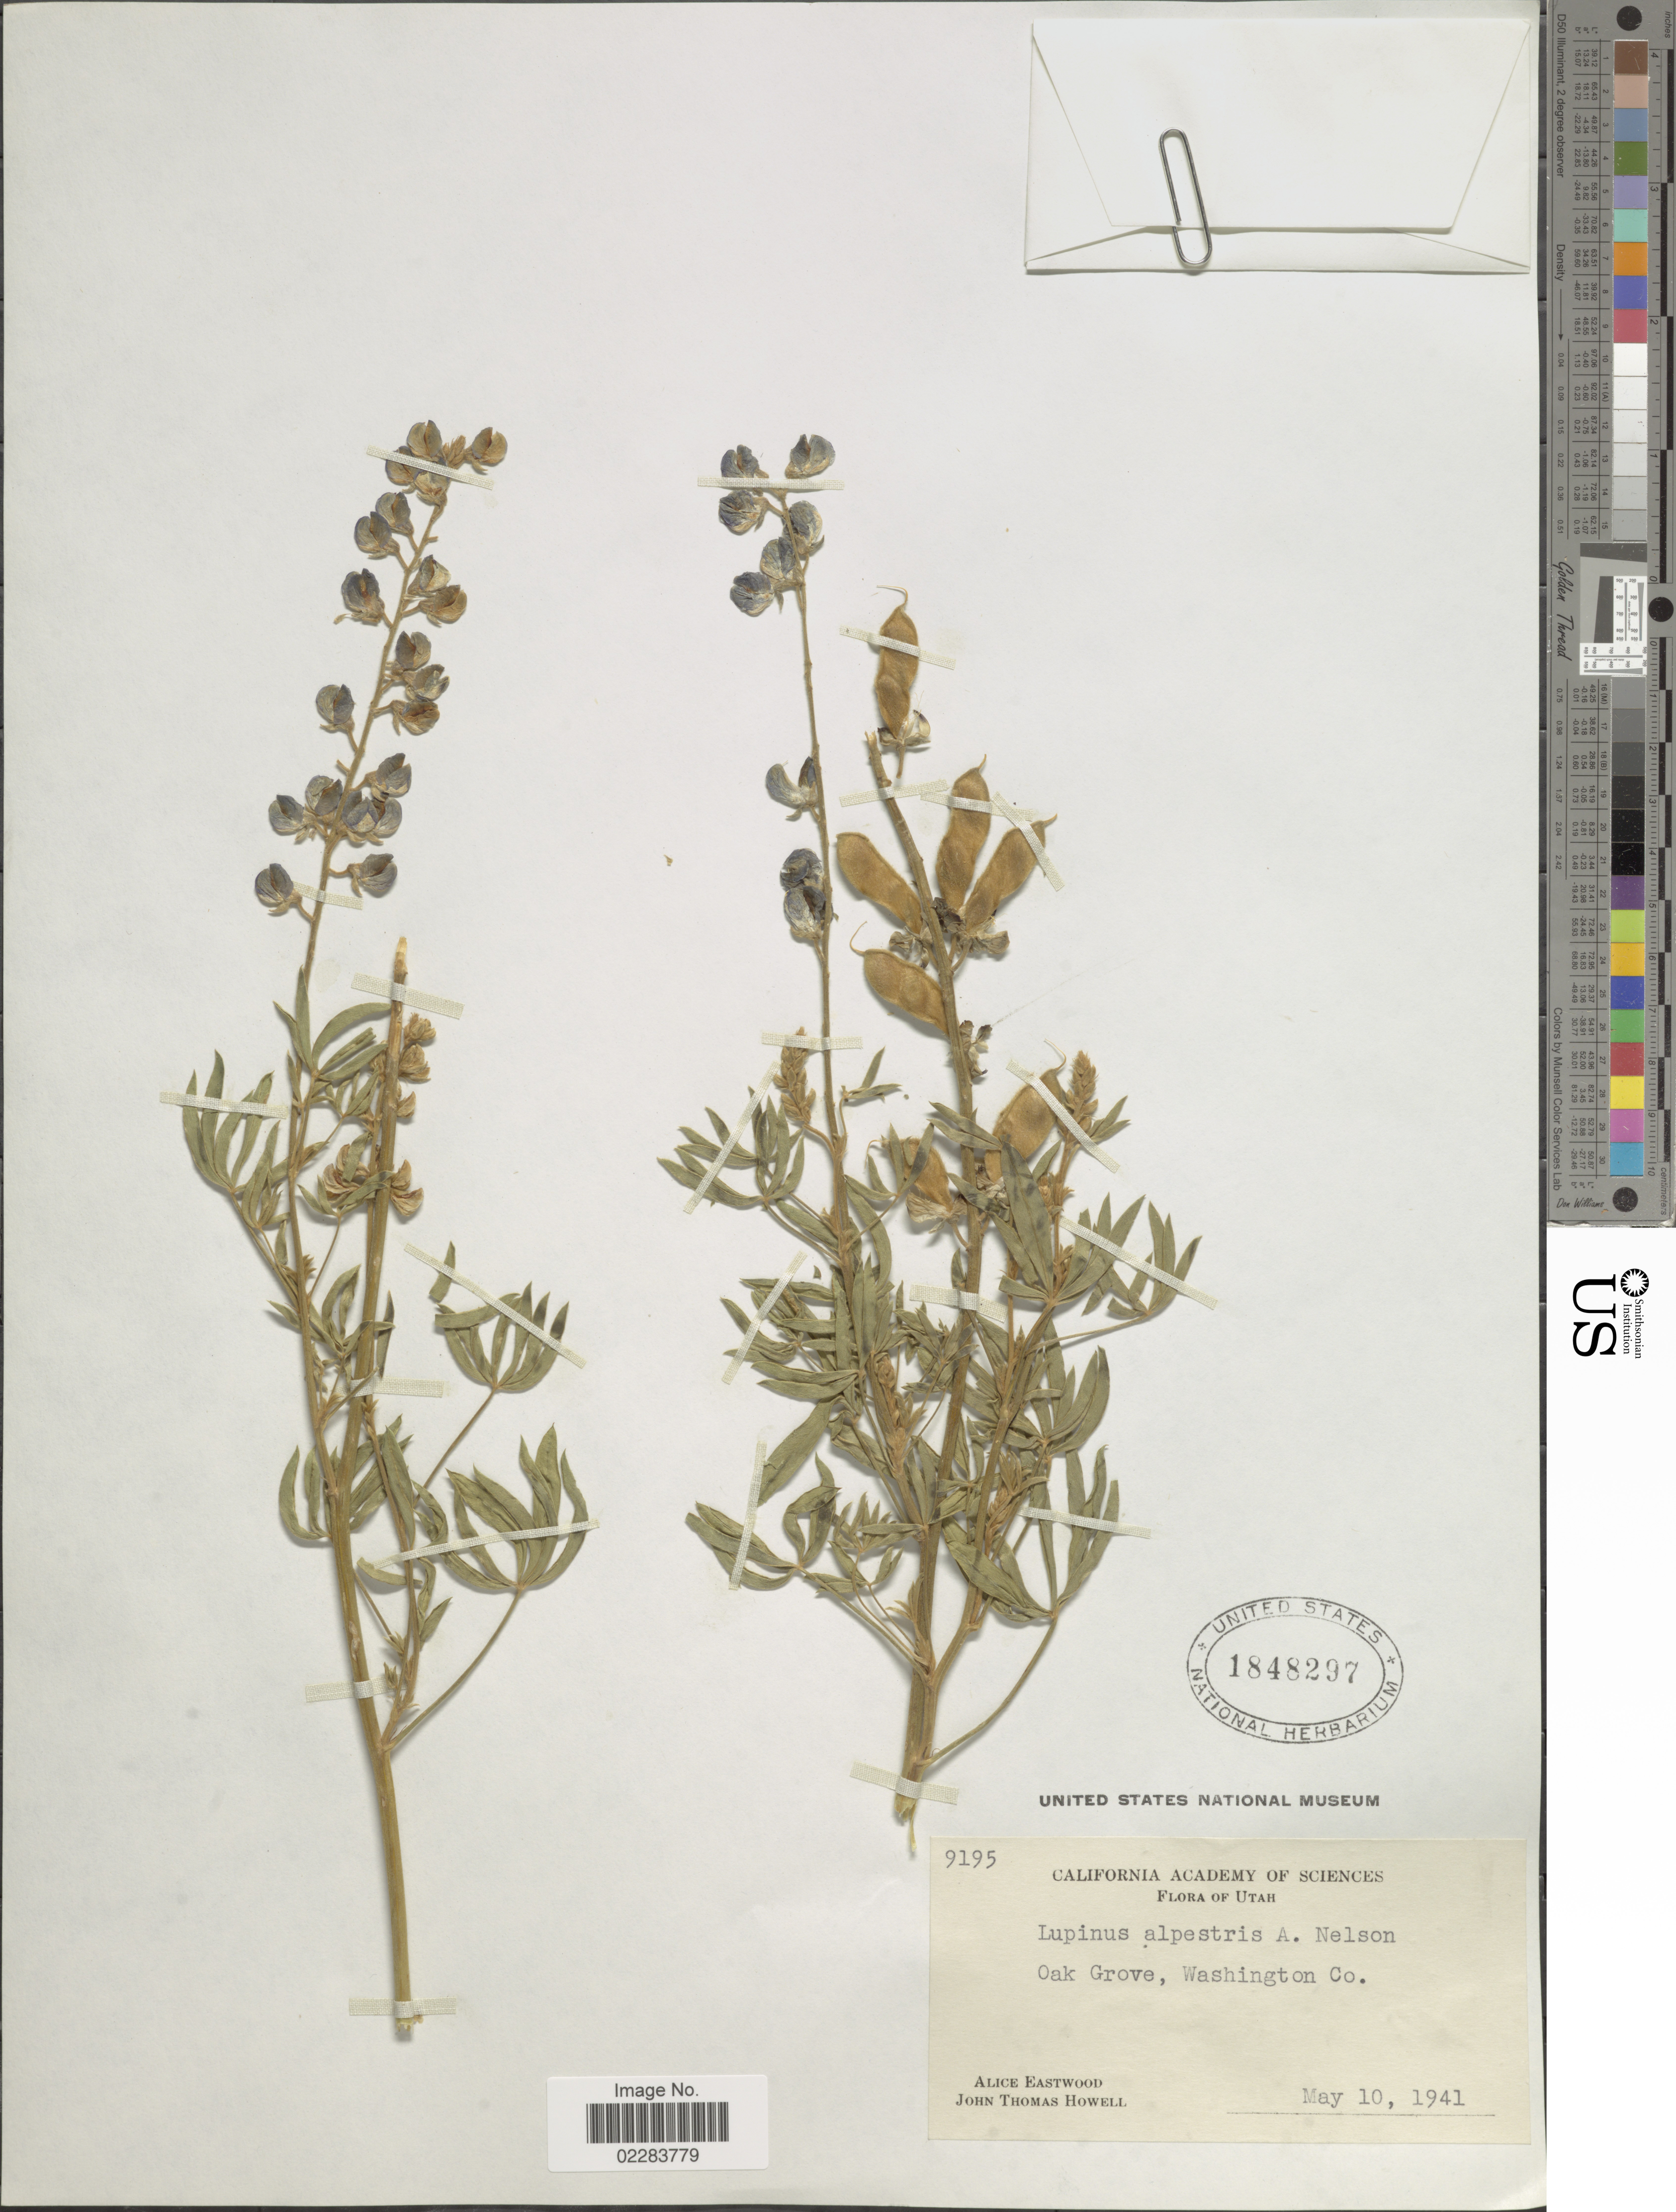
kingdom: Plantae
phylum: Tracheophyta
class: Magnoliopsida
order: Fabales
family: Fabaceae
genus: Lupinus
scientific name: Lupinus alpestris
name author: A. Nelson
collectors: A. Eastwood & J. T. Howell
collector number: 9195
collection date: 1941-05-10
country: United States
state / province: Utah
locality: Oak Grove, Washington Co.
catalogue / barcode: US 1848297